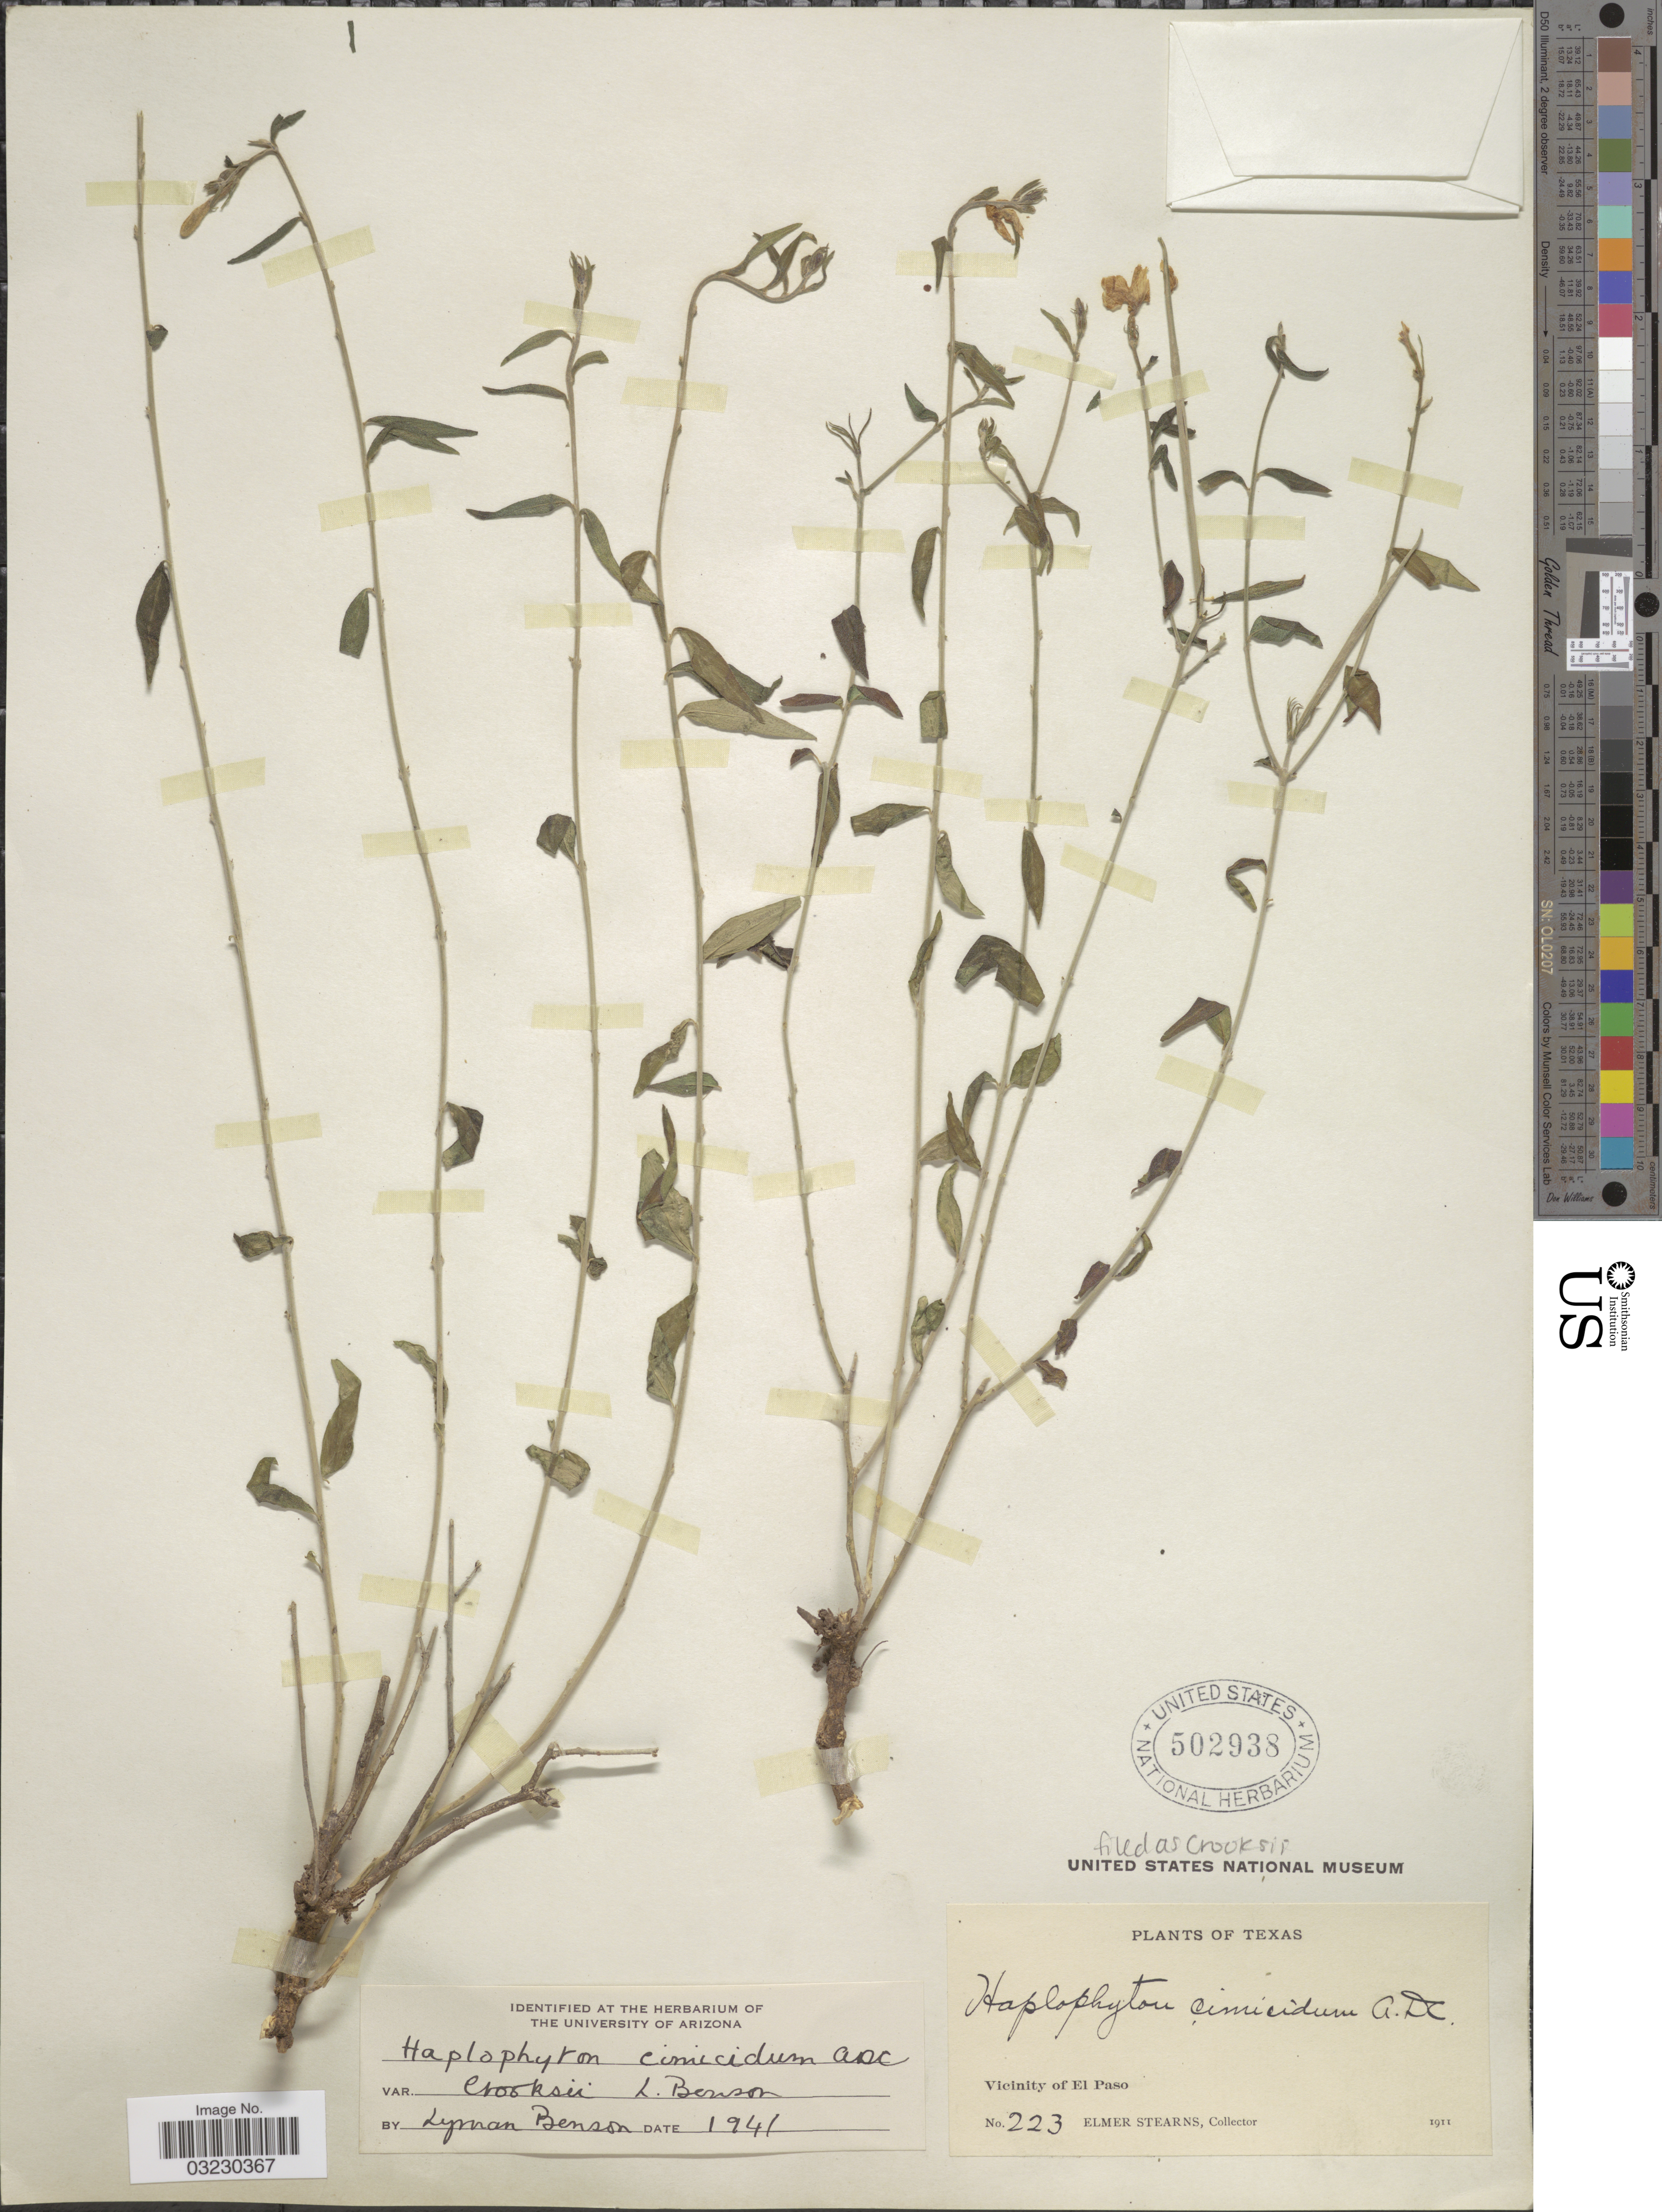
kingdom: Plantae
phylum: Tracheophyta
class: Magnoliopsida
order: Gentianales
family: Apocynaceae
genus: Haplophyton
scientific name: Haplophyton crooksii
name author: (L.D. Benson) L.D. Benson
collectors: E. Stearns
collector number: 223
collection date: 1911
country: United States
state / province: Texas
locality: Vicinity of El Paso.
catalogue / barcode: US 502938